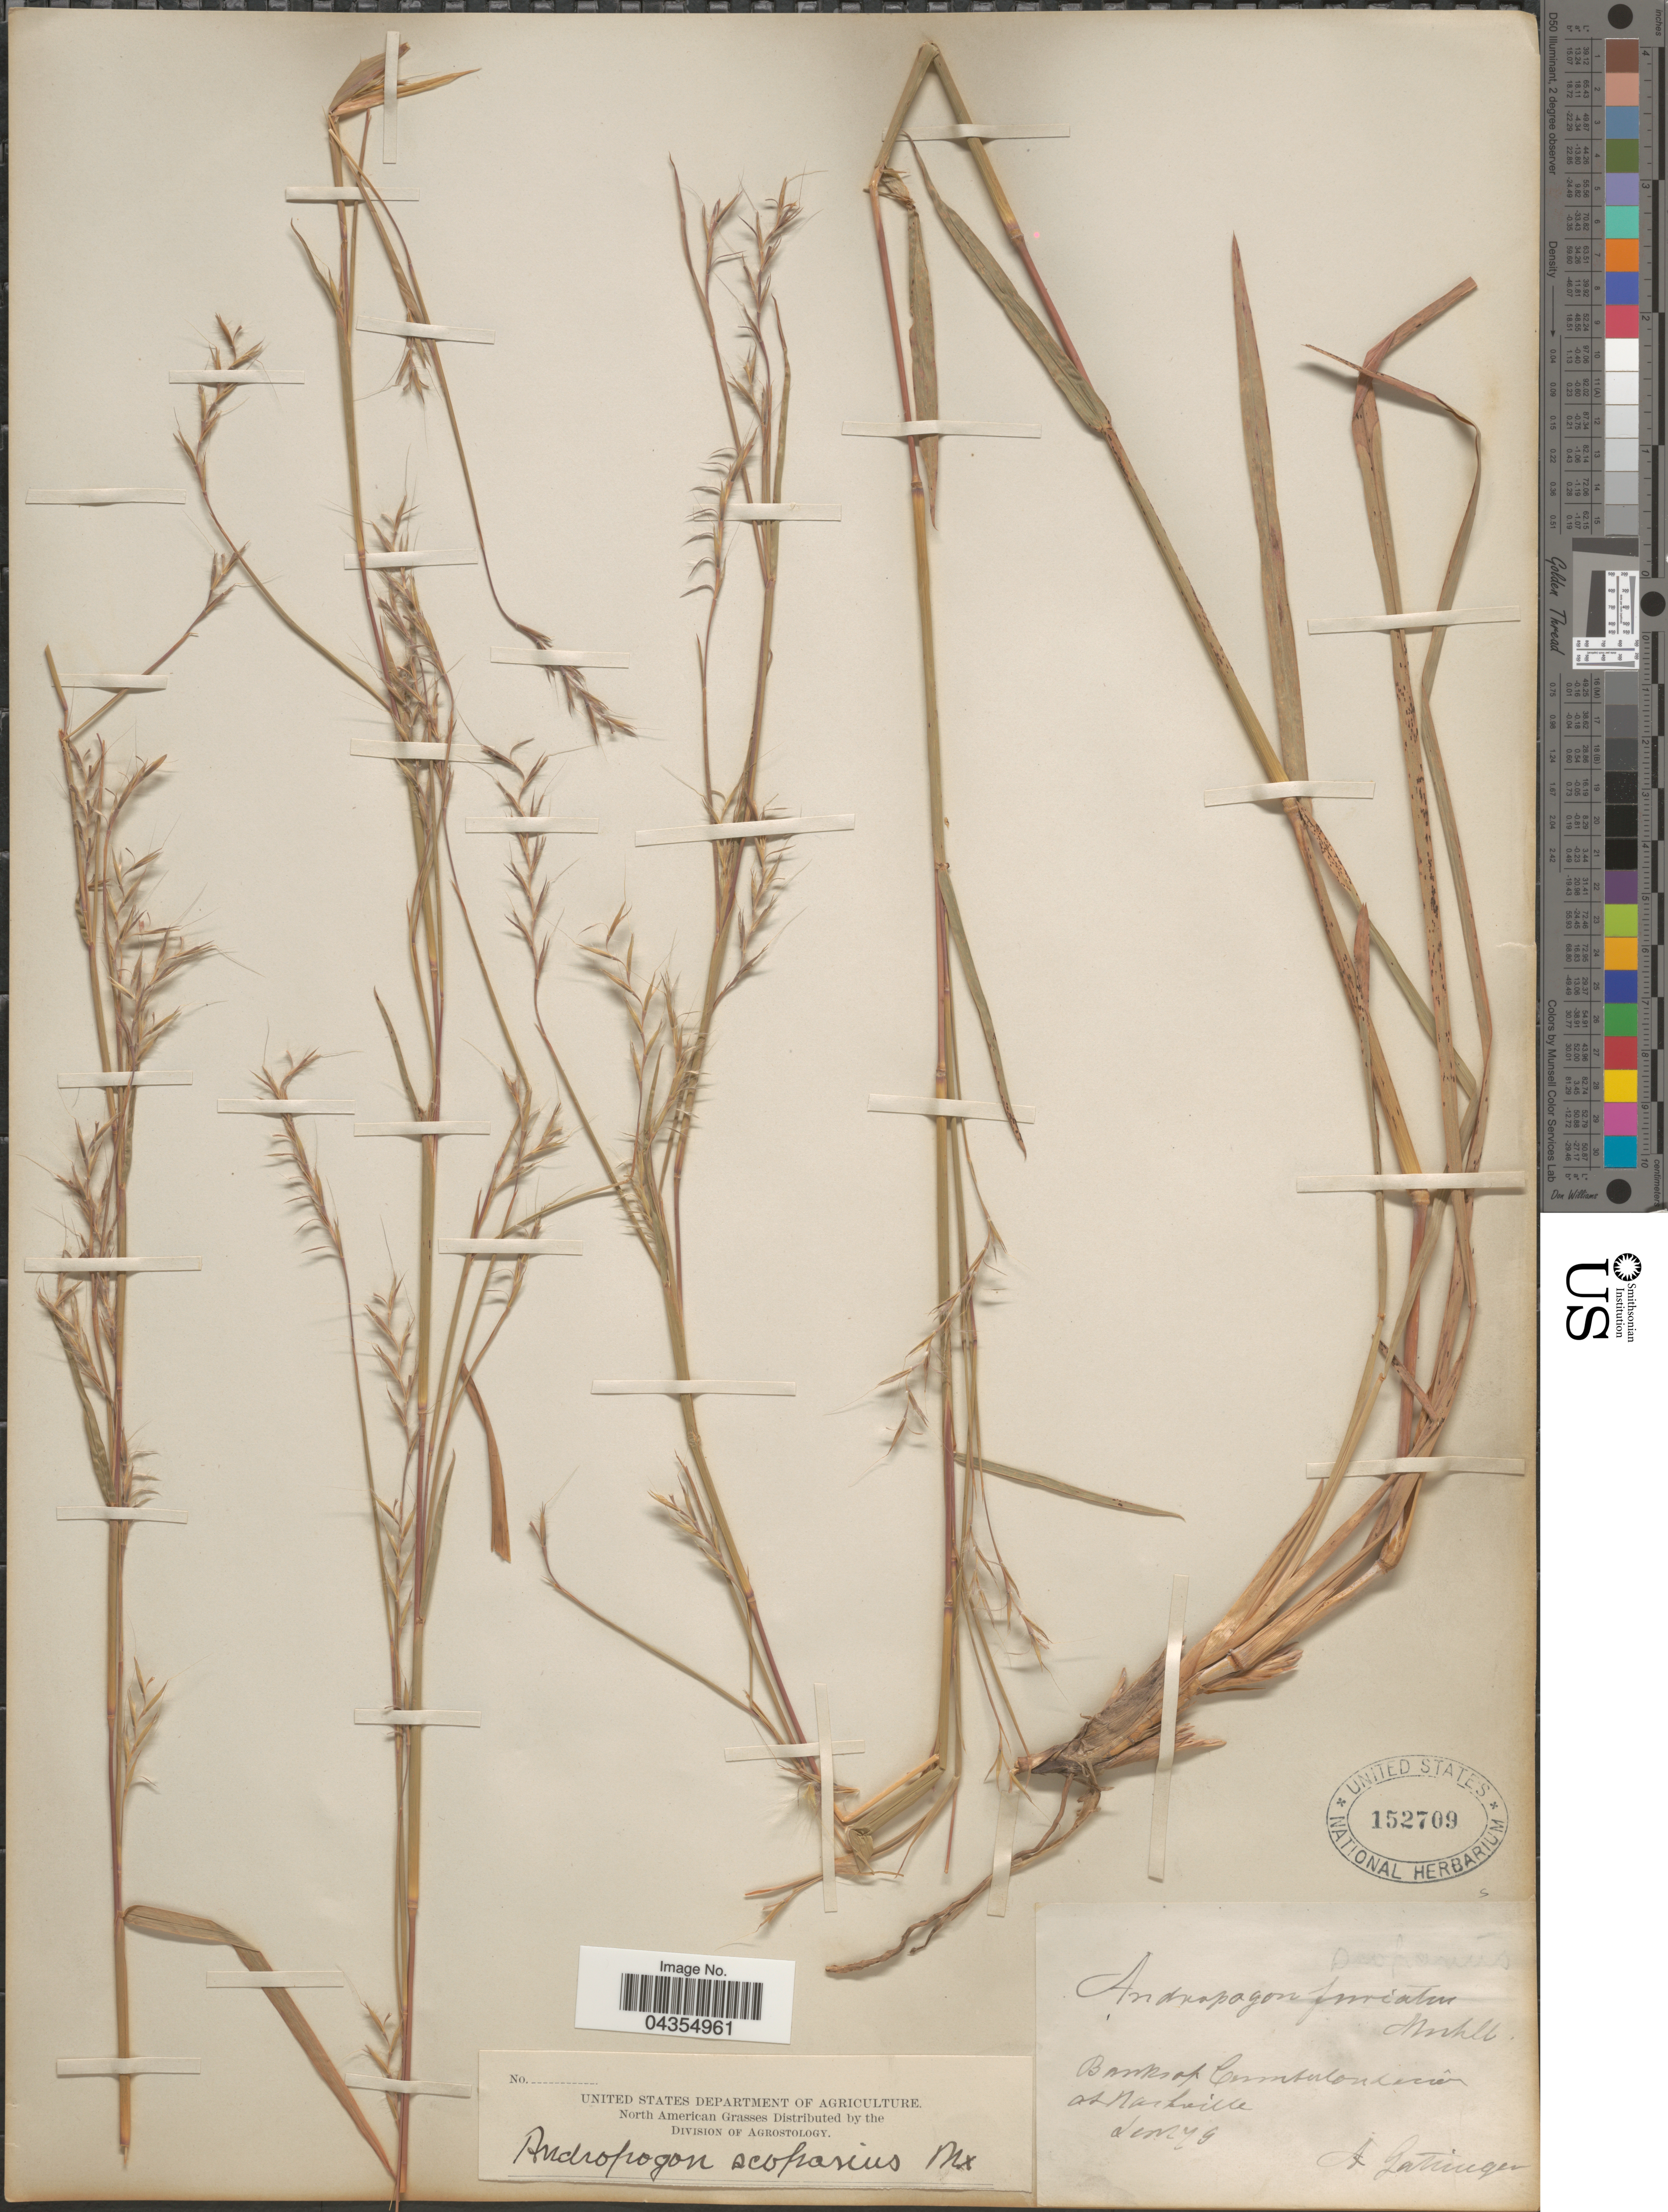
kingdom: Plantae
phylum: Tracheophyta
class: Liliopsida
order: Poales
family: Poaceae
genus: Schizachyrium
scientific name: Schizachyrium sanguineum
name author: (Retz.) Alston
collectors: A. Gattinger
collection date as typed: Transcribed d/m/y: /6/79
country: United States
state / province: Tennessee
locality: Banks of Cumberland river at Nashville.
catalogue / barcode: US 152709